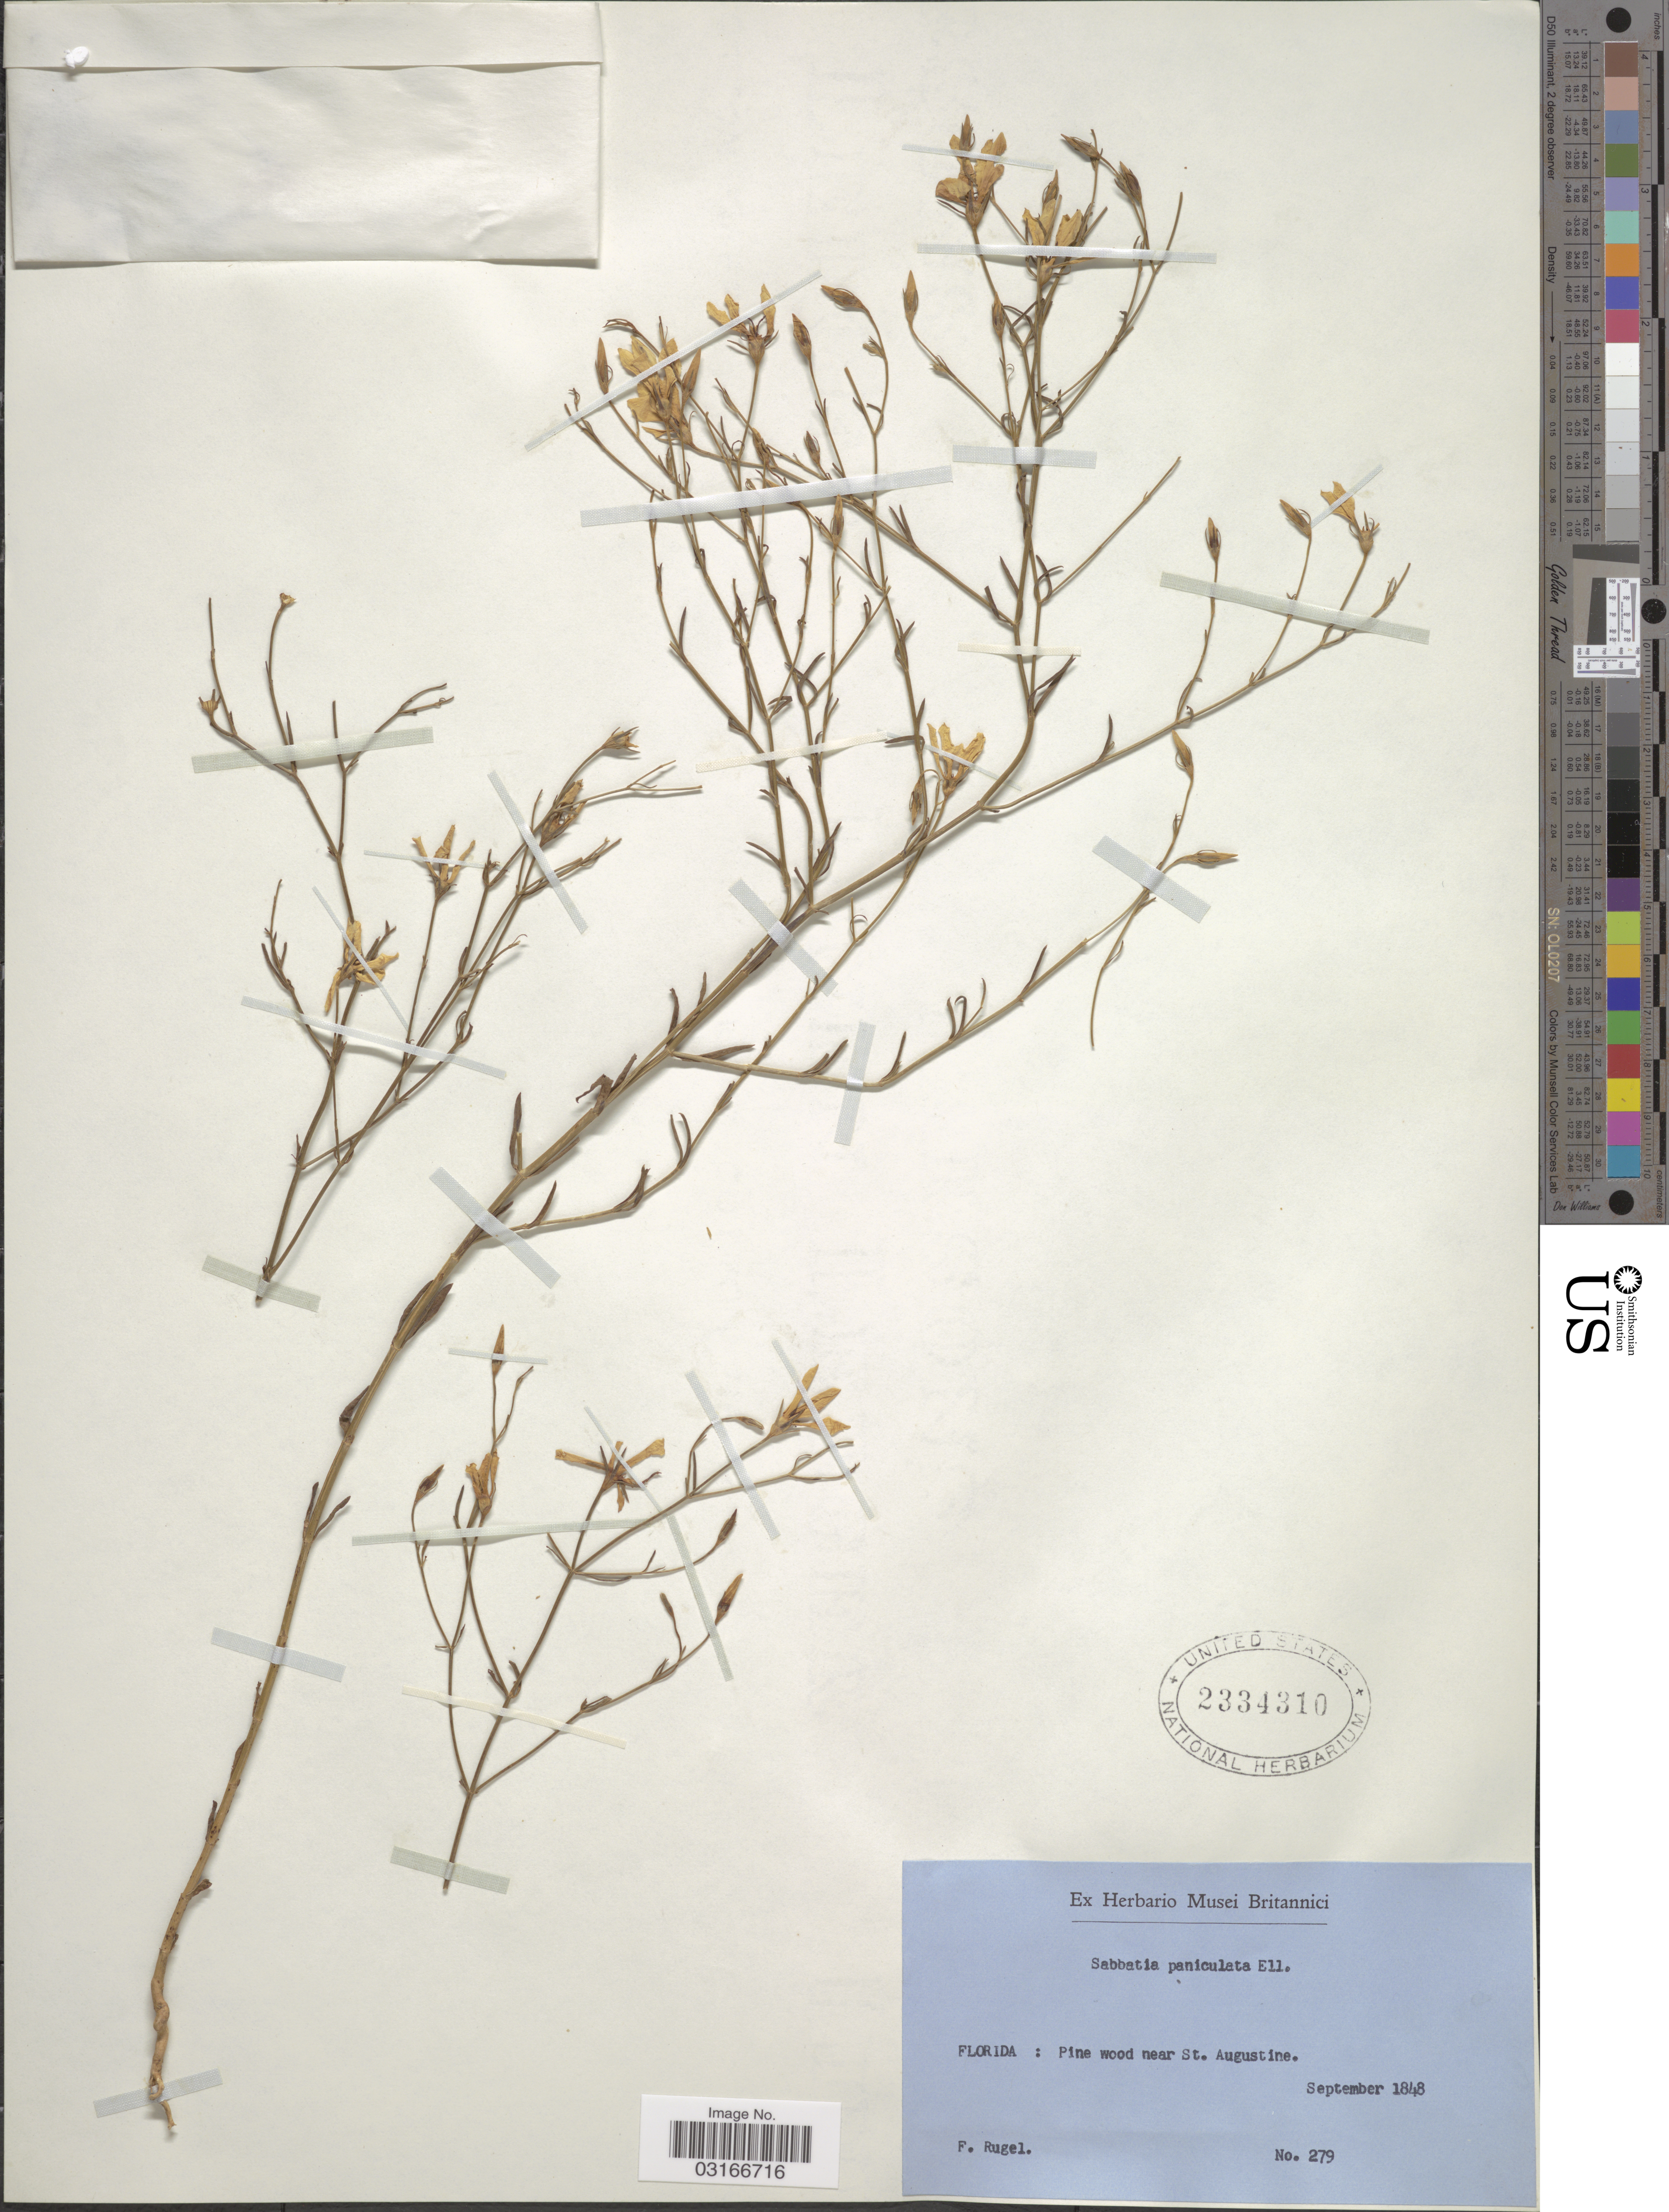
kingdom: Plantae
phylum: Tracheophyta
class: Magnoliopsida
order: Gentianales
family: Gentianaceae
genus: Sabatia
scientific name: Sabatia paniculata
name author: (Michx.) Pursh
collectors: F. Rugel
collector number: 279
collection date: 1848-09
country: United States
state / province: Florida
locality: Pine wood near St. Augustine.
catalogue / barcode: US 2334310